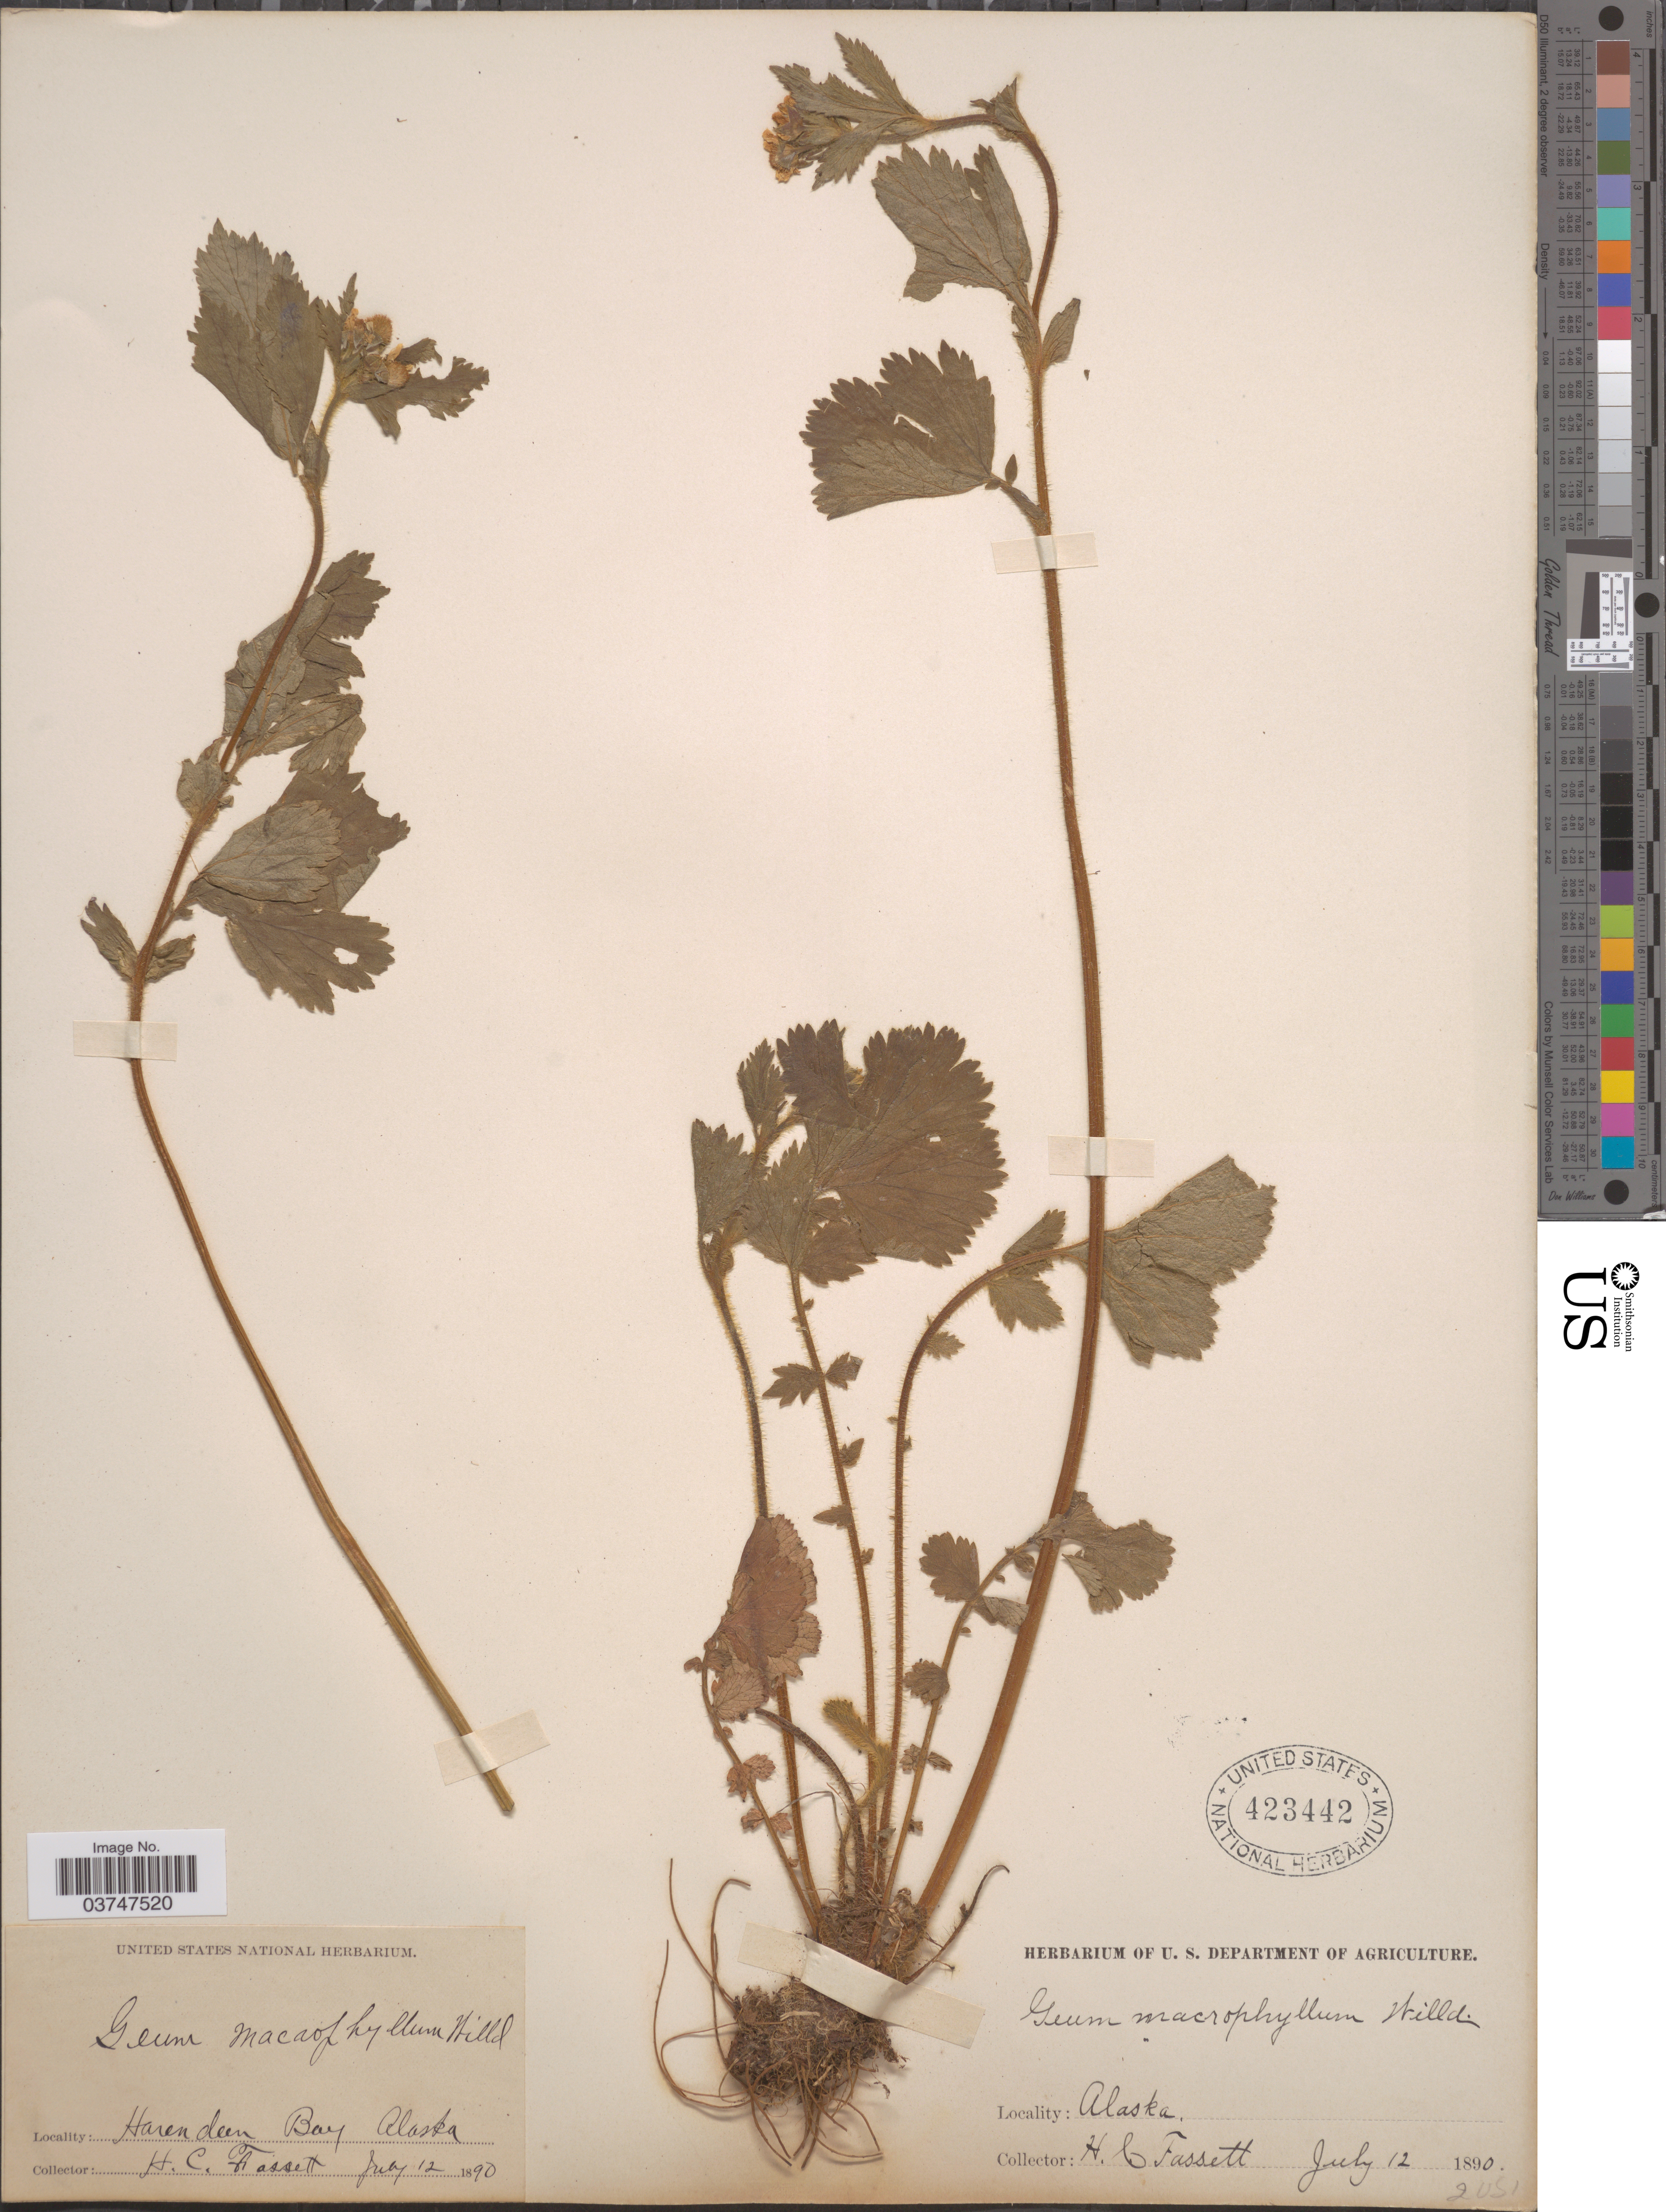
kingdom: Plantae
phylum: Tracheophyta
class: Magnoliopsida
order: Rosales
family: Rosaceae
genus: Geum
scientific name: Geum macrophyllum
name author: Willd.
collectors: H. C. Fassett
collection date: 1890-07-12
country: United States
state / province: Alaska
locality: Harendeen Bay.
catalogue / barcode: US 423442